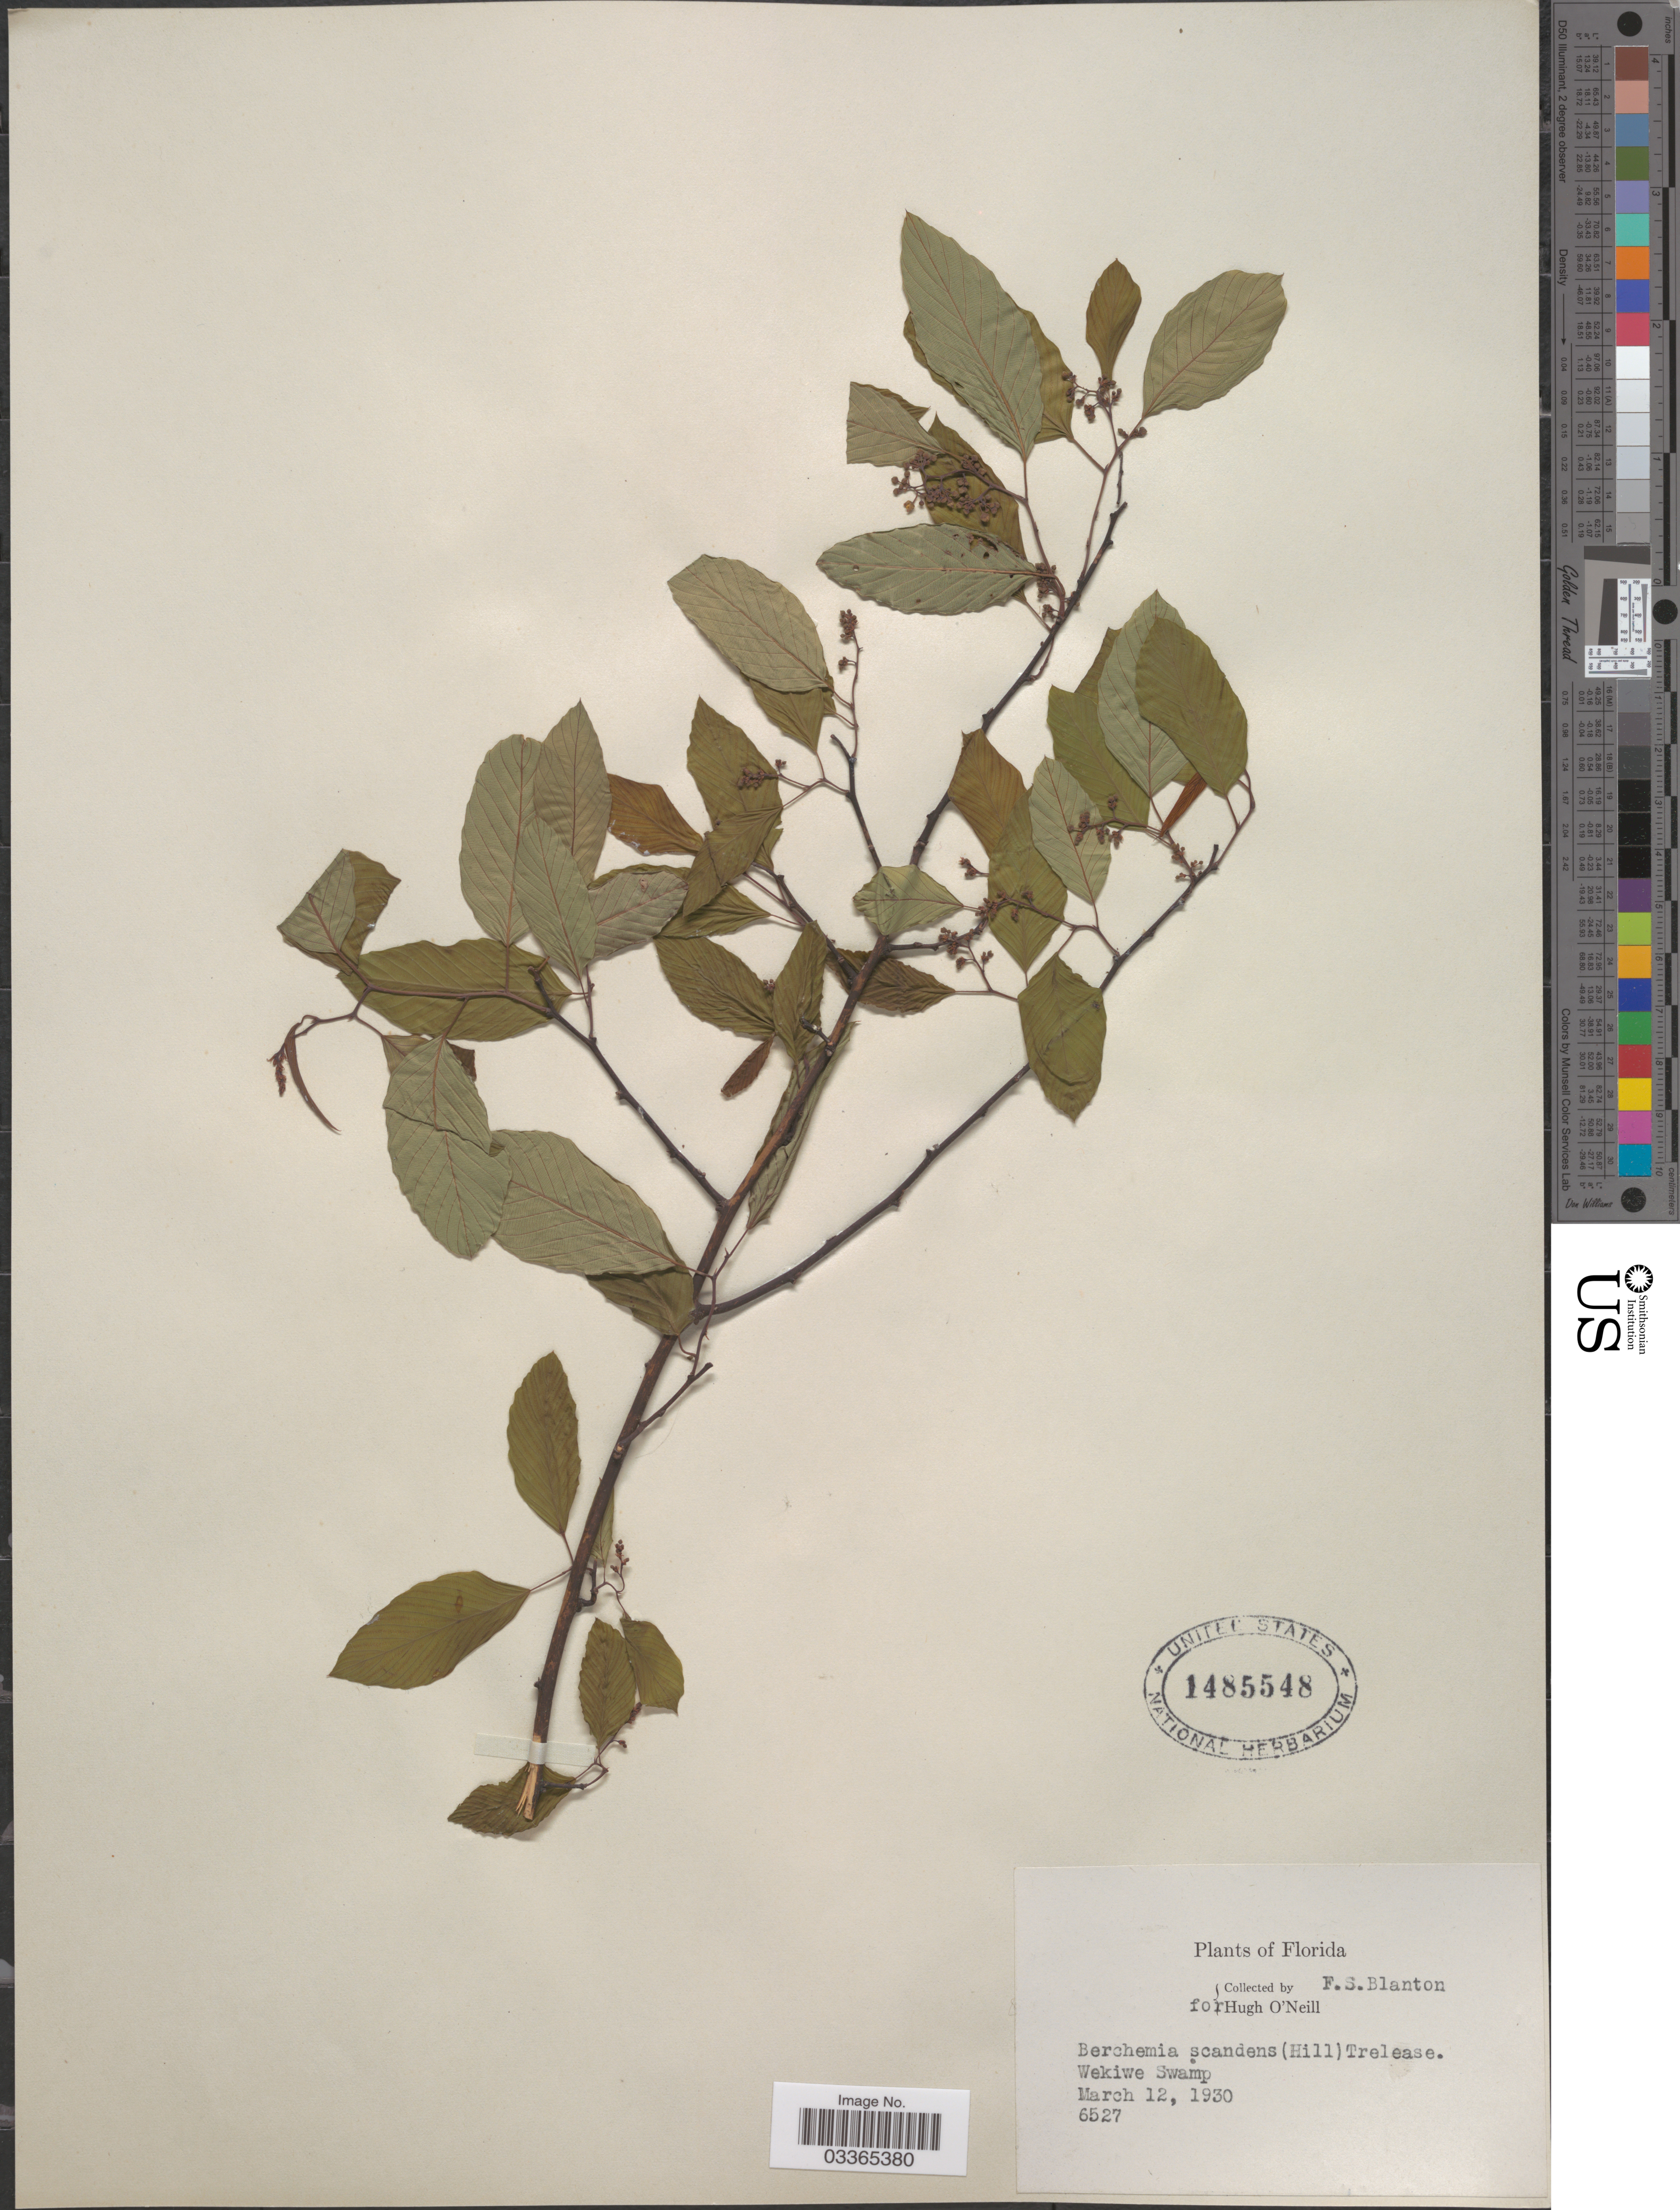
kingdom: Plantae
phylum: Tracheophyta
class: Magnoliopsida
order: Rosales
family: Rhamnaceae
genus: Berchemia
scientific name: Berchemia scandens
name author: (Hill) K. Koch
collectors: F. S. Blanton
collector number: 6527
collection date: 1930-03-12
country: United States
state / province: Florida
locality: Wekiwe Swamp.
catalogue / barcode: US 1485548